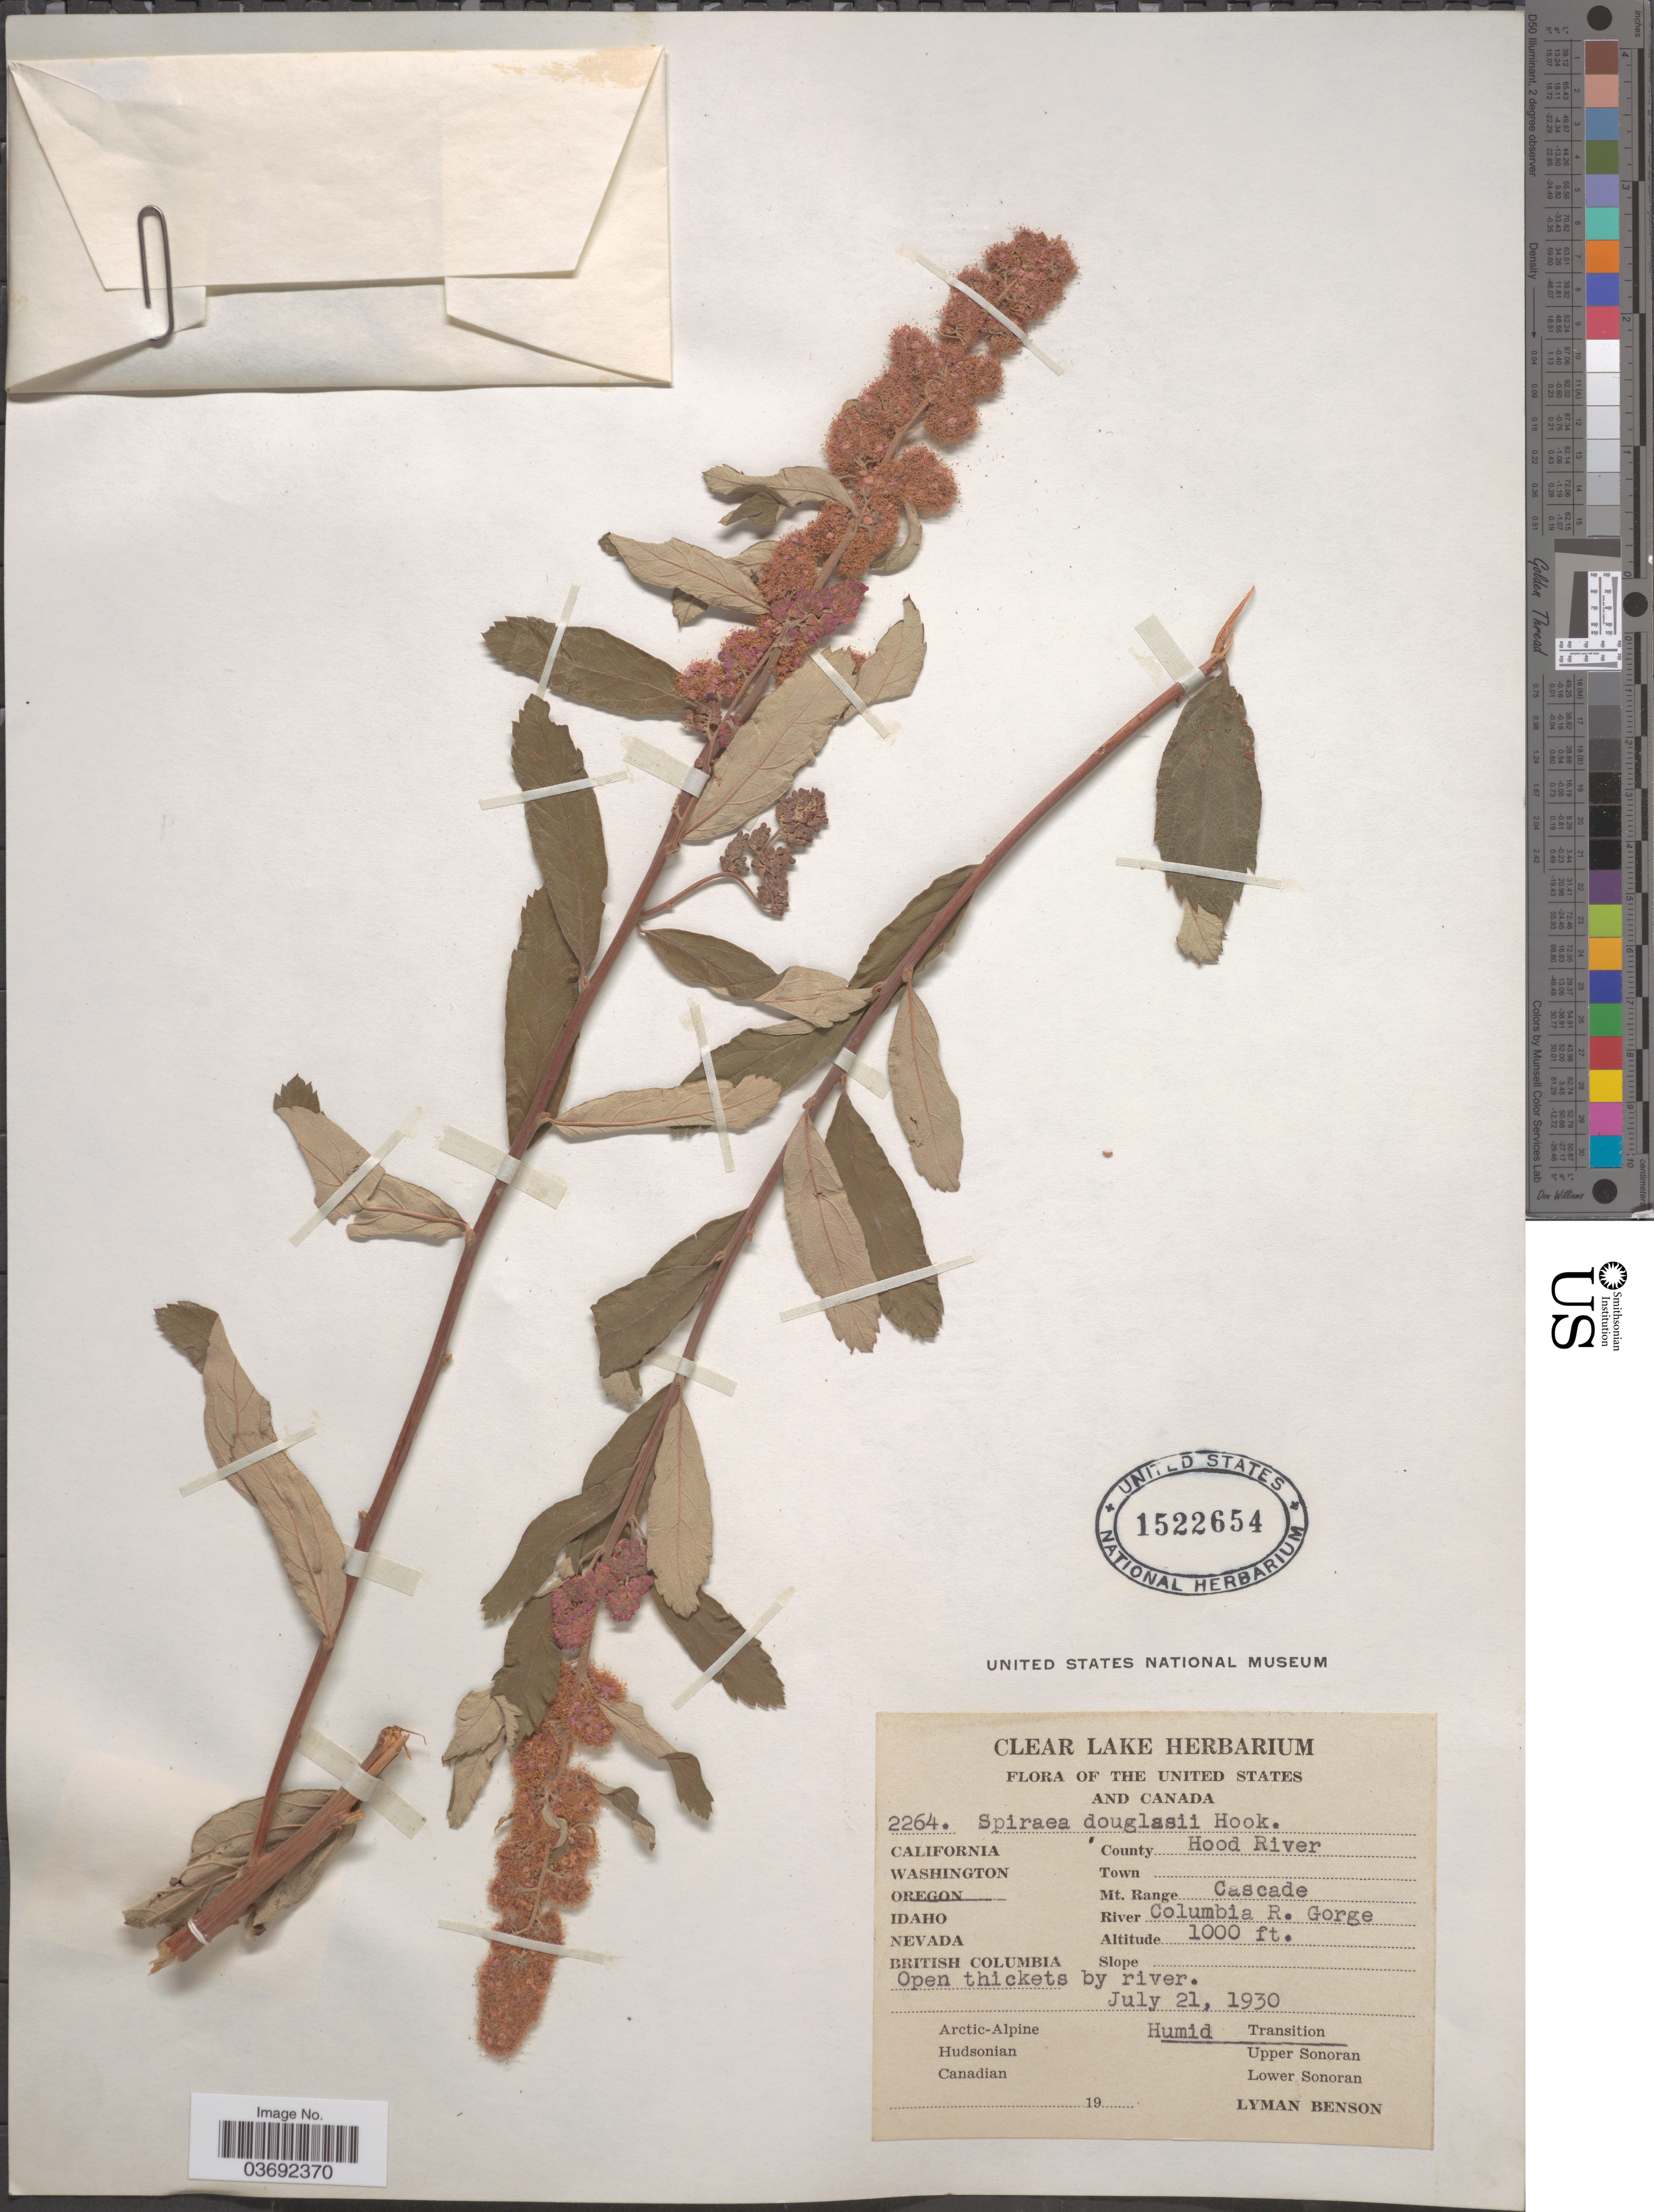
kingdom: Plantae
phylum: Tracheophyta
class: Magnoliopsida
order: Rosales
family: Rosaceae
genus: Spiraea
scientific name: Spiraea douglasii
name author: Hook.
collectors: L. D. Benson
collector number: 2264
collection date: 1930-07-21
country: United States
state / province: Oregon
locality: County Hood River. Mt. Range Cascade. River Columbia R. Gorge. Humid Transition.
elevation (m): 305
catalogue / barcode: US 1522654